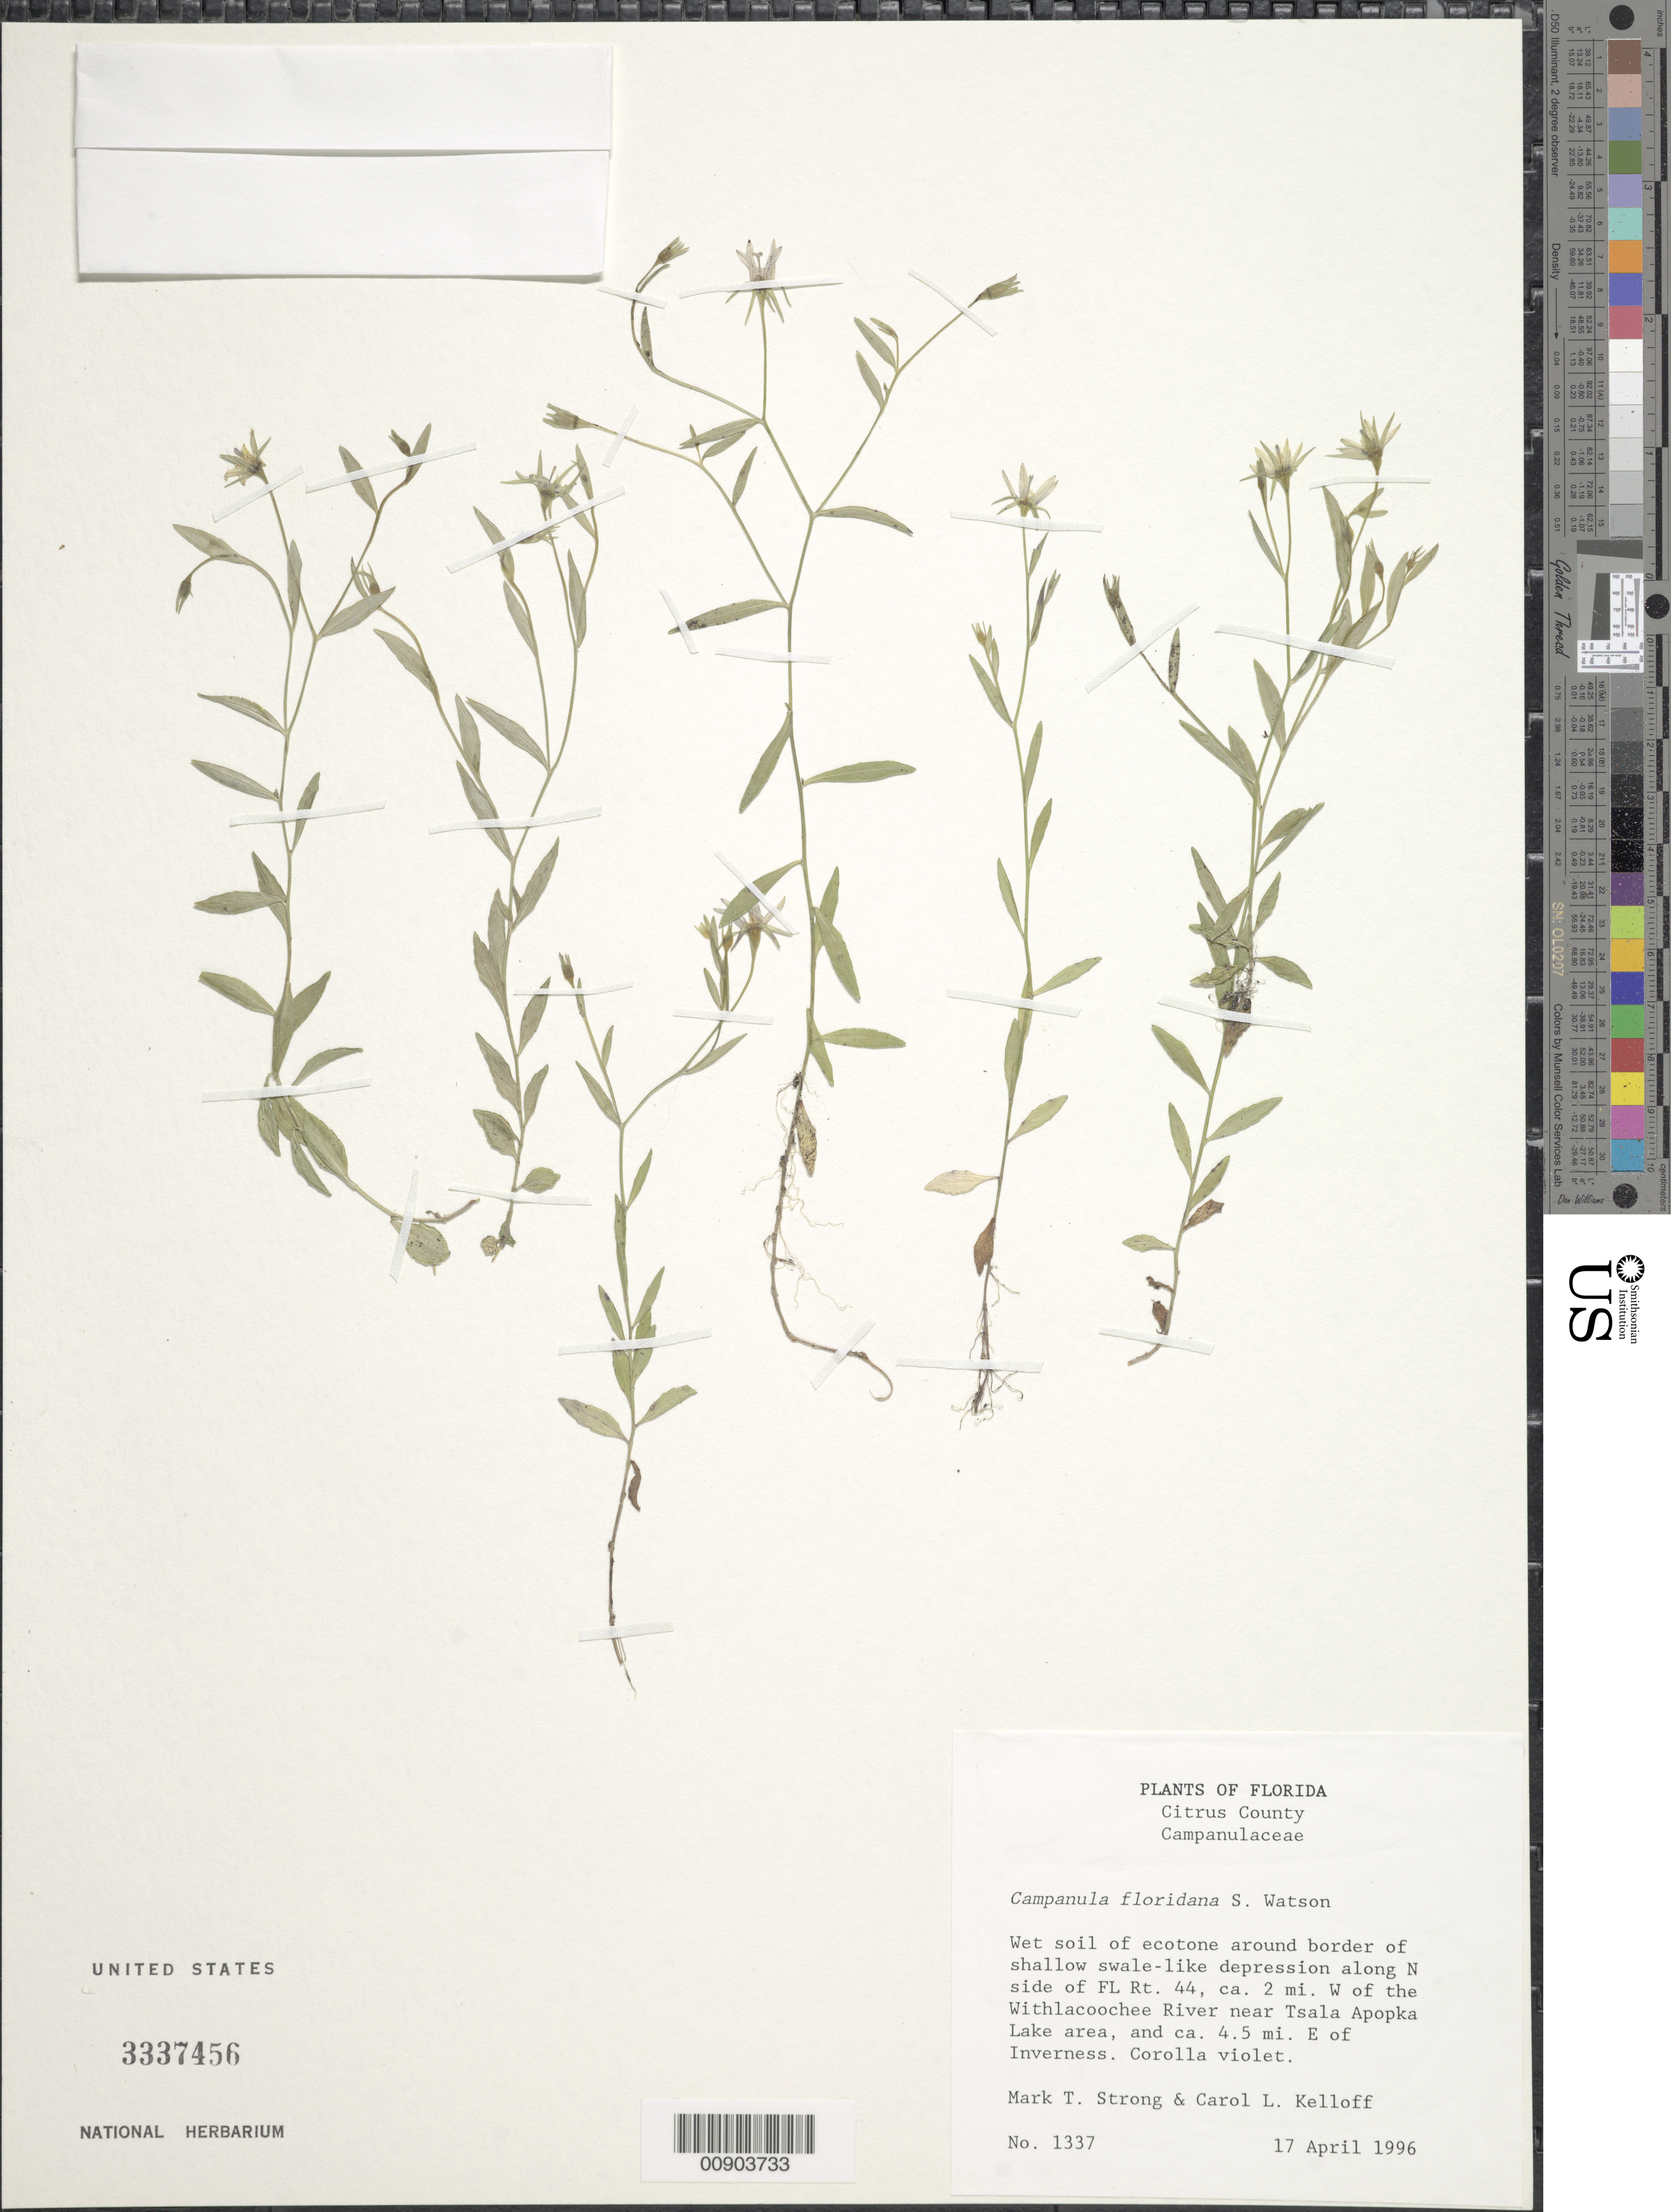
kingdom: Plantae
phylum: Tracheophyta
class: Magnoliopsida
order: Asterales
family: Campanulaceae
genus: Campanula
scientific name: Campanula floridana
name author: S. Watson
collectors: M. T. Strong & C. L. Kelloff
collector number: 1337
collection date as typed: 17 April 1996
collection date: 1996-04-17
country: United States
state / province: Florida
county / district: Citrus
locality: Along N side of FL Rt. 44, ca. 2 mi. W of the Withlacoochee River near Tsala Apopka Lake area, and ca. 45 mi. E of Inverness.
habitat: Wet soil of ecotone around border of shallow swale-like depression.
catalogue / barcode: US 3337456